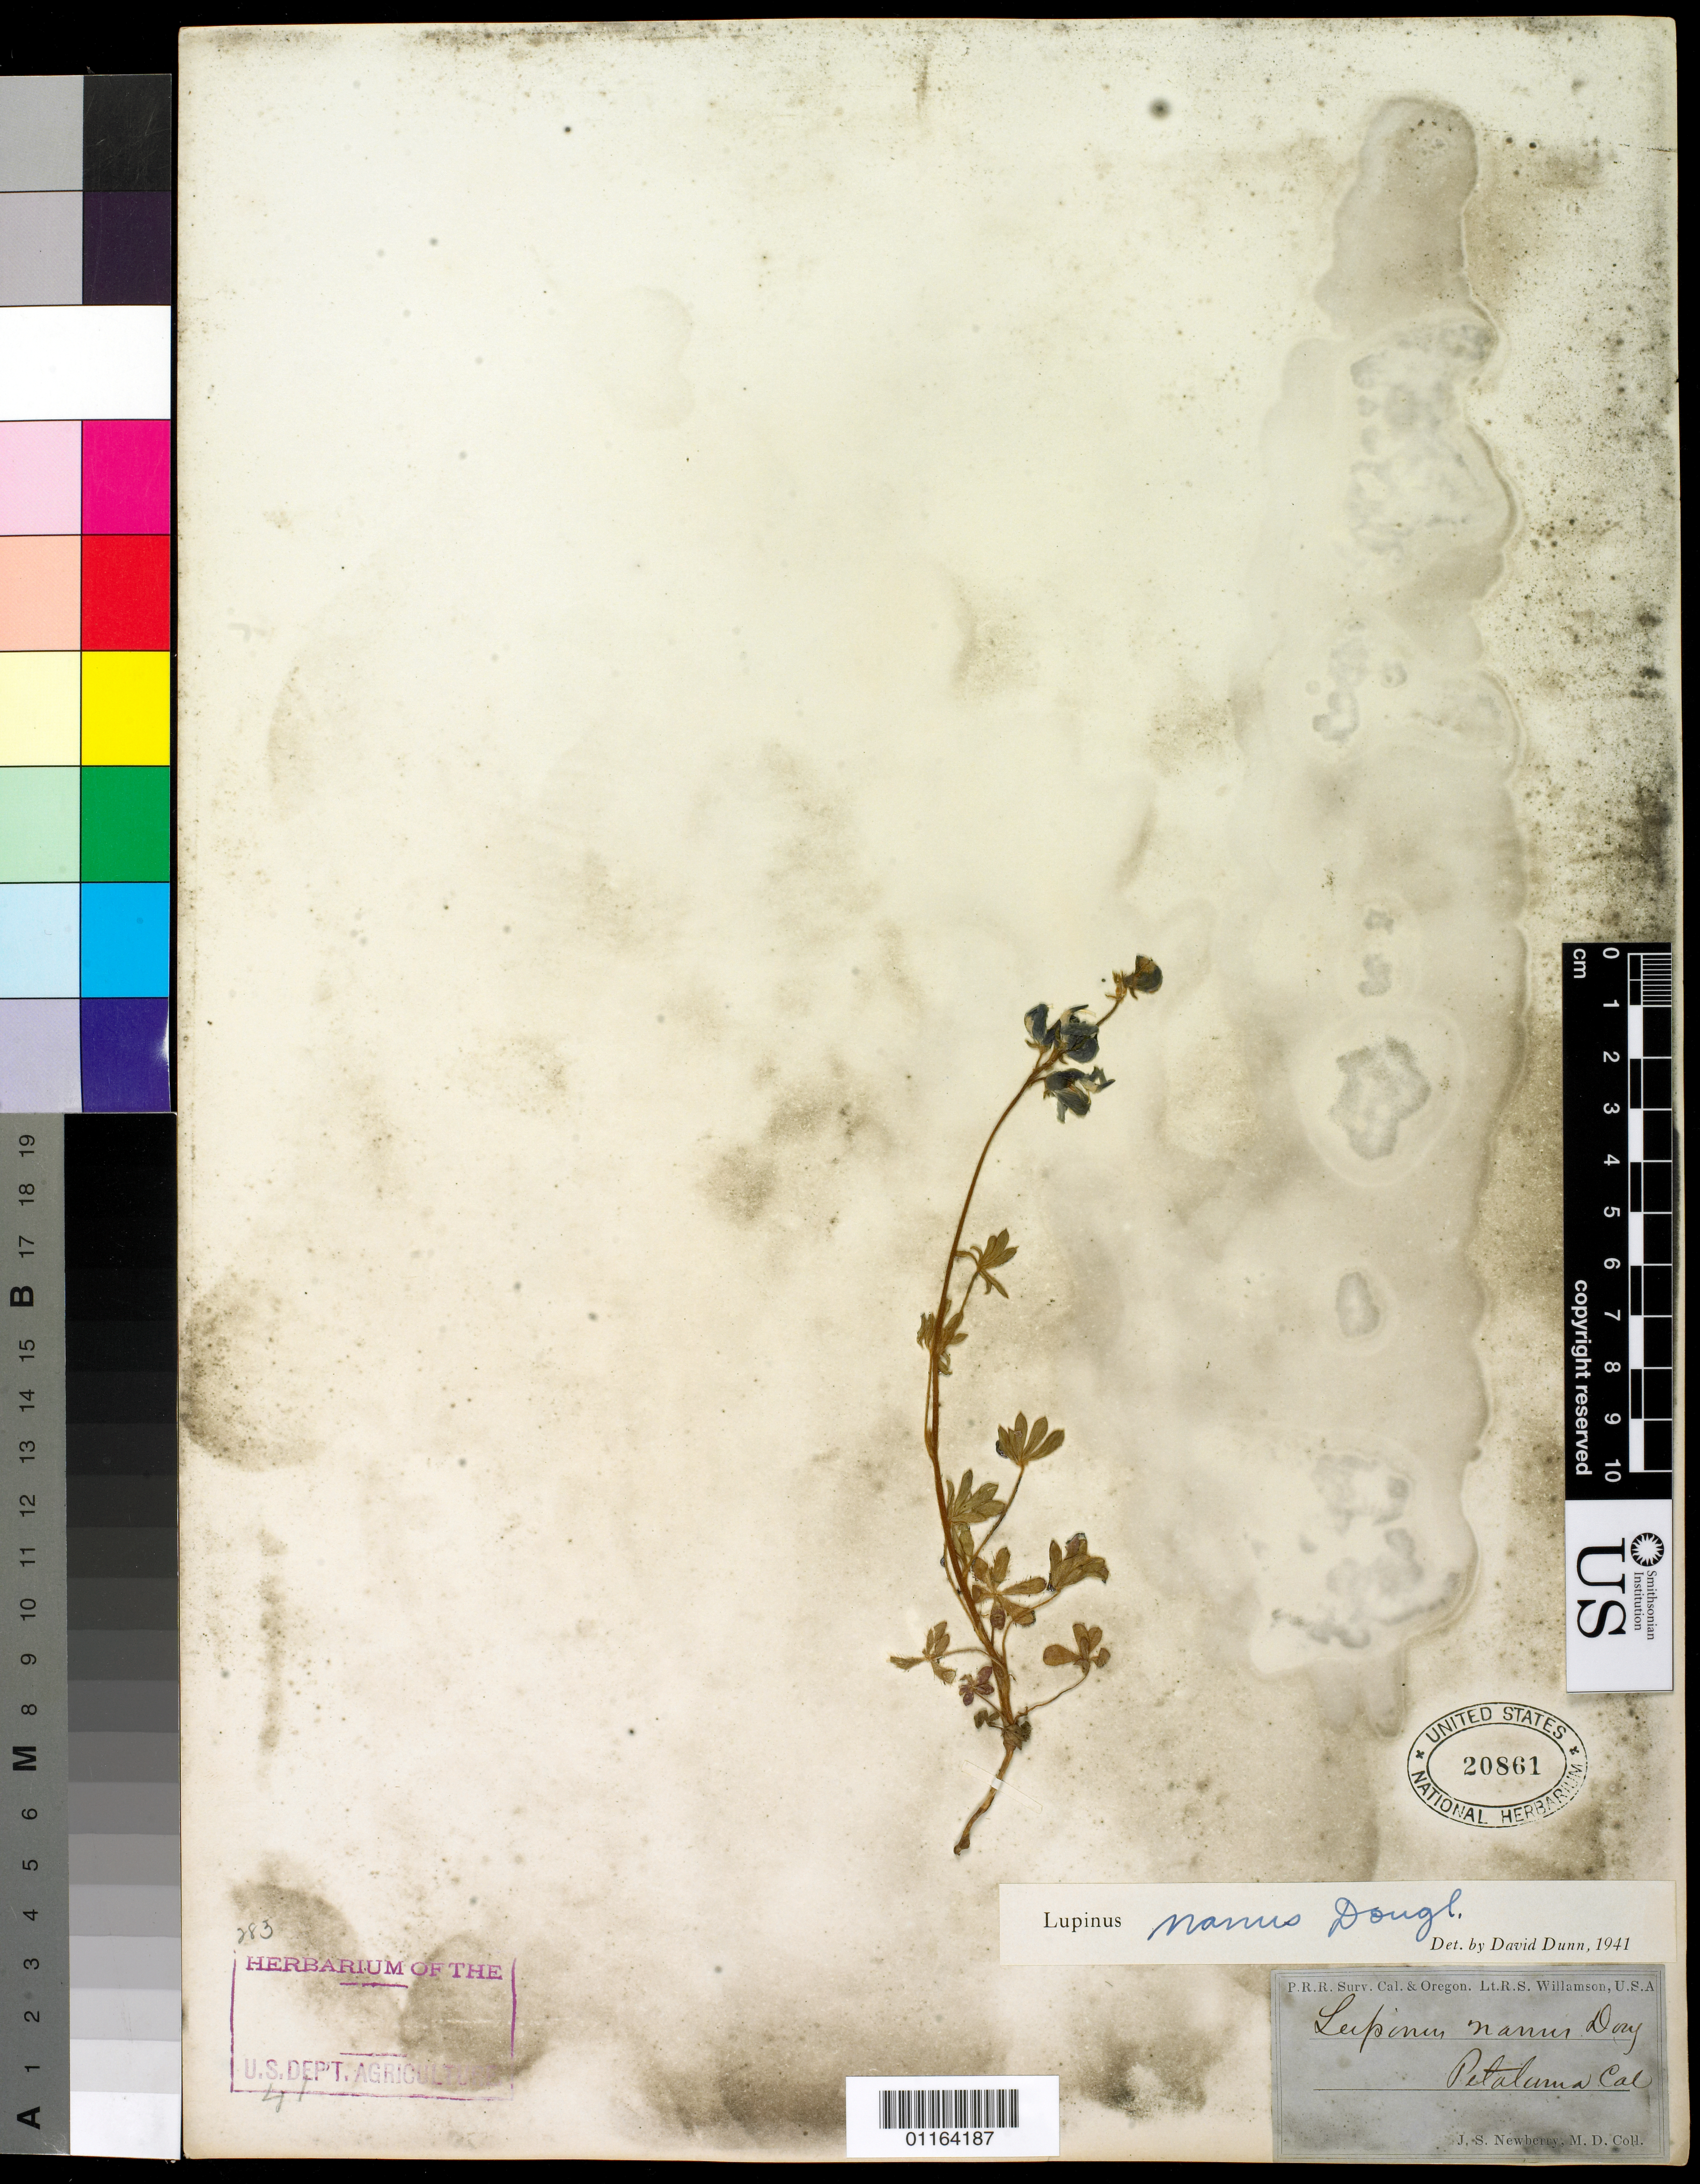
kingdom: Plantae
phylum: Tracheophyta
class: Magnoliopsida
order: Fabales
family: Fabaceae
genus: Lupinus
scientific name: Lupinus nanus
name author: Douglas ex Benth.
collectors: J. S. Newberry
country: United States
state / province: California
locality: Petaluma.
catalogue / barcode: US 20861